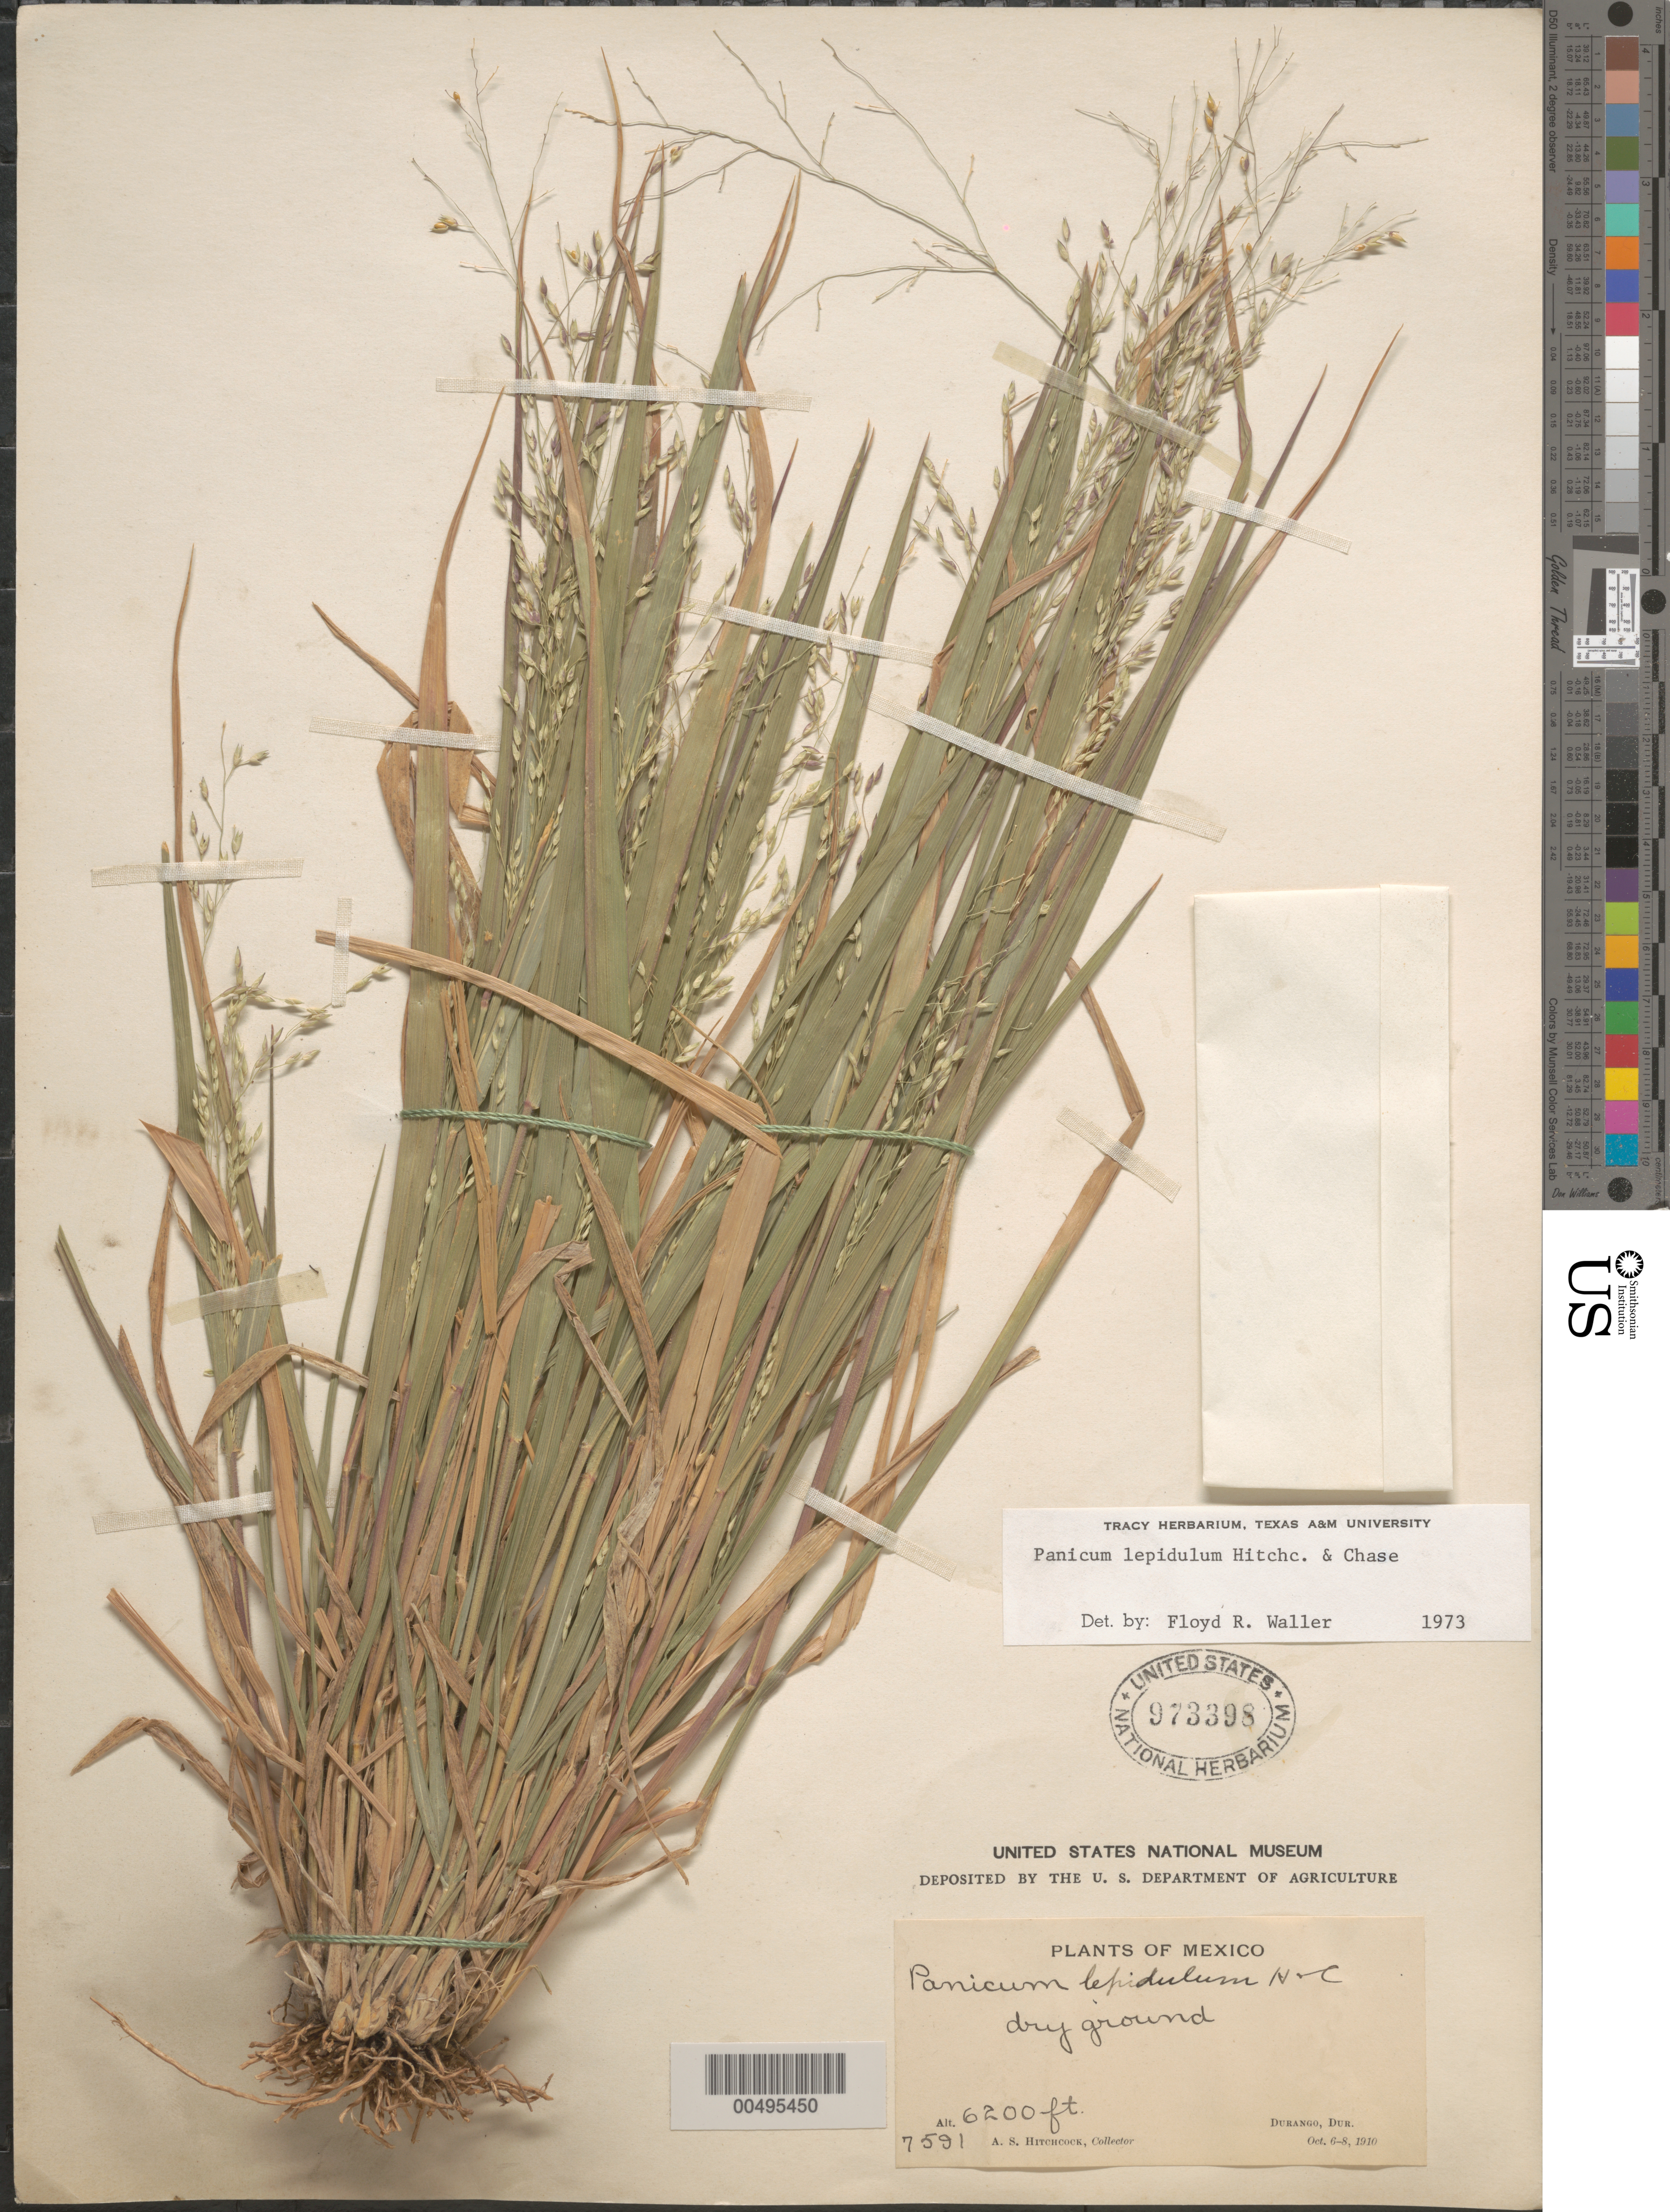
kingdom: Plantae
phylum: Tracheophyta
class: Liliopsida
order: Poales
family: Poaceae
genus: Panicum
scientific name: Panicum lepidulum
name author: Hitchc. & Chase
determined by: Waller, F. R.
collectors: A. S. Hitchcock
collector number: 7591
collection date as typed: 6 Oct 1910 to 8 Oct 1910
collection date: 1910-10-06/1910-10-08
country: Mexico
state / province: Durango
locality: Durango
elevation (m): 1890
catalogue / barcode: US 973398